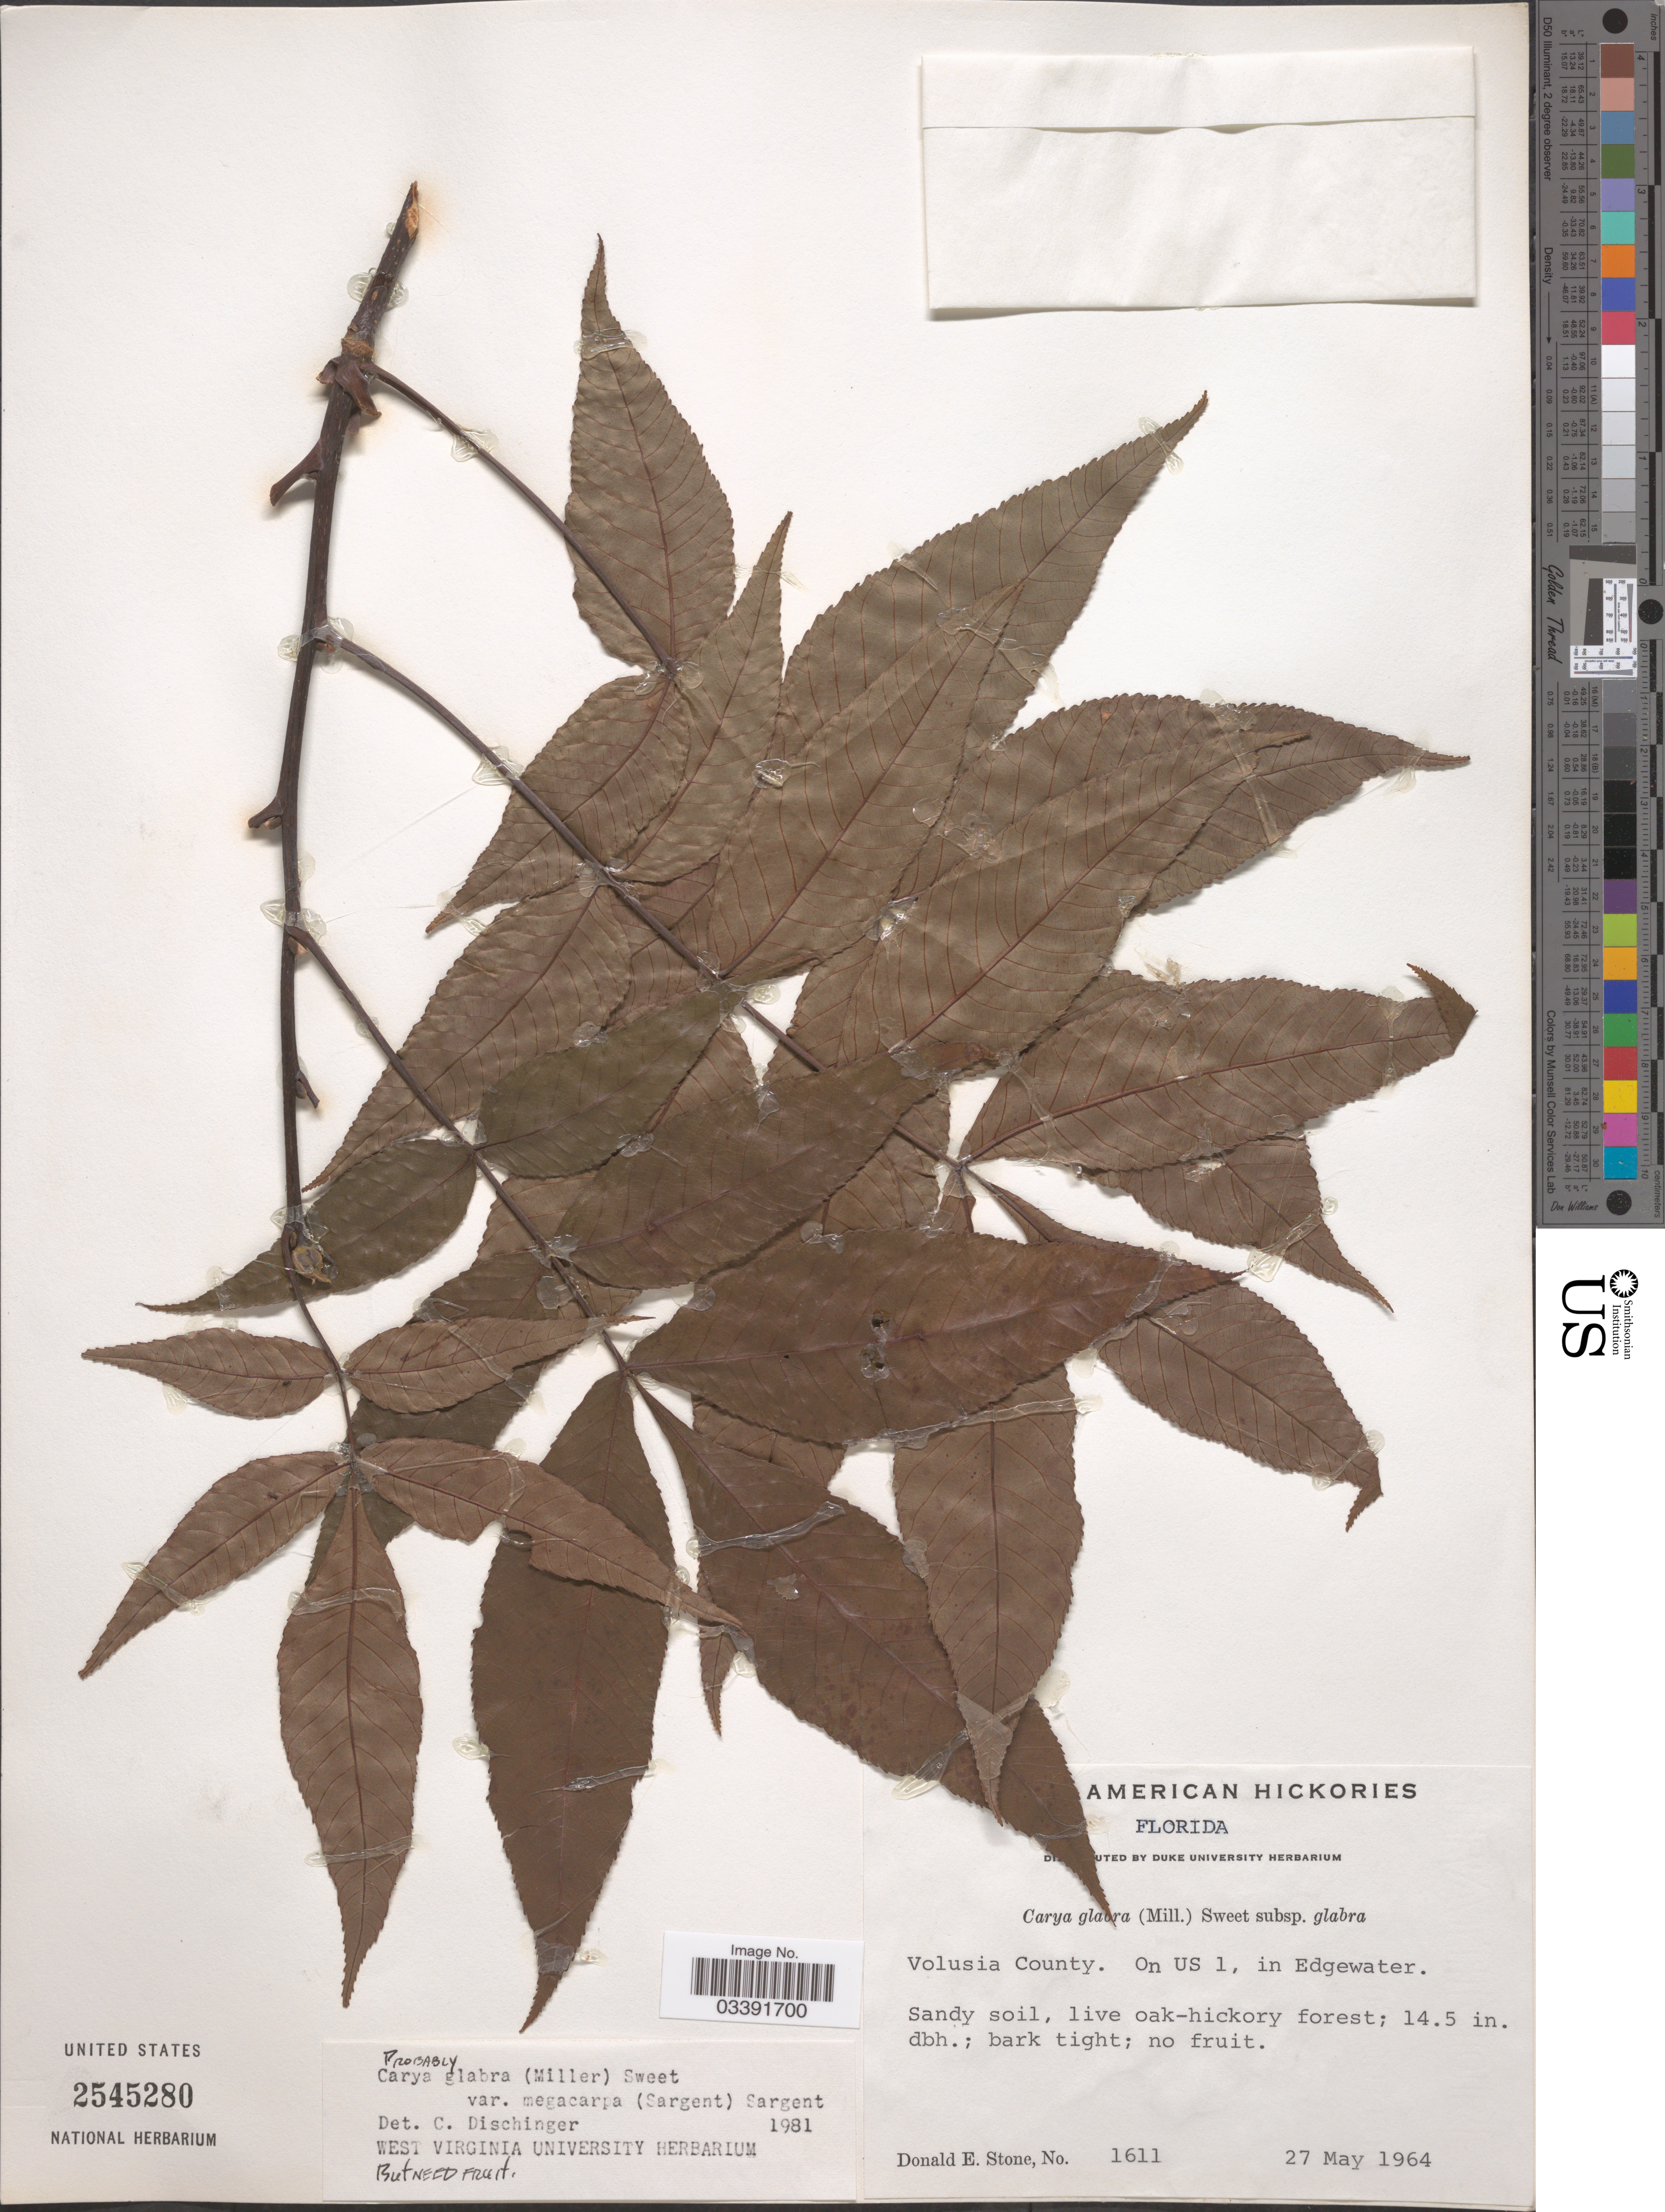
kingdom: Plantae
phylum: Tracheophyta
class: Magnoliopsida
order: Fagales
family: Juglandaceae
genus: Carya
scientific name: Carya glabra var. megacarpa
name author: (Sarg.) Sarg.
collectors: D. Stone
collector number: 1611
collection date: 1964-05-27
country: United States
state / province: Florida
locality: Volusia County. On US 1, in Edgewater.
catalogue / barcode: US 2545280